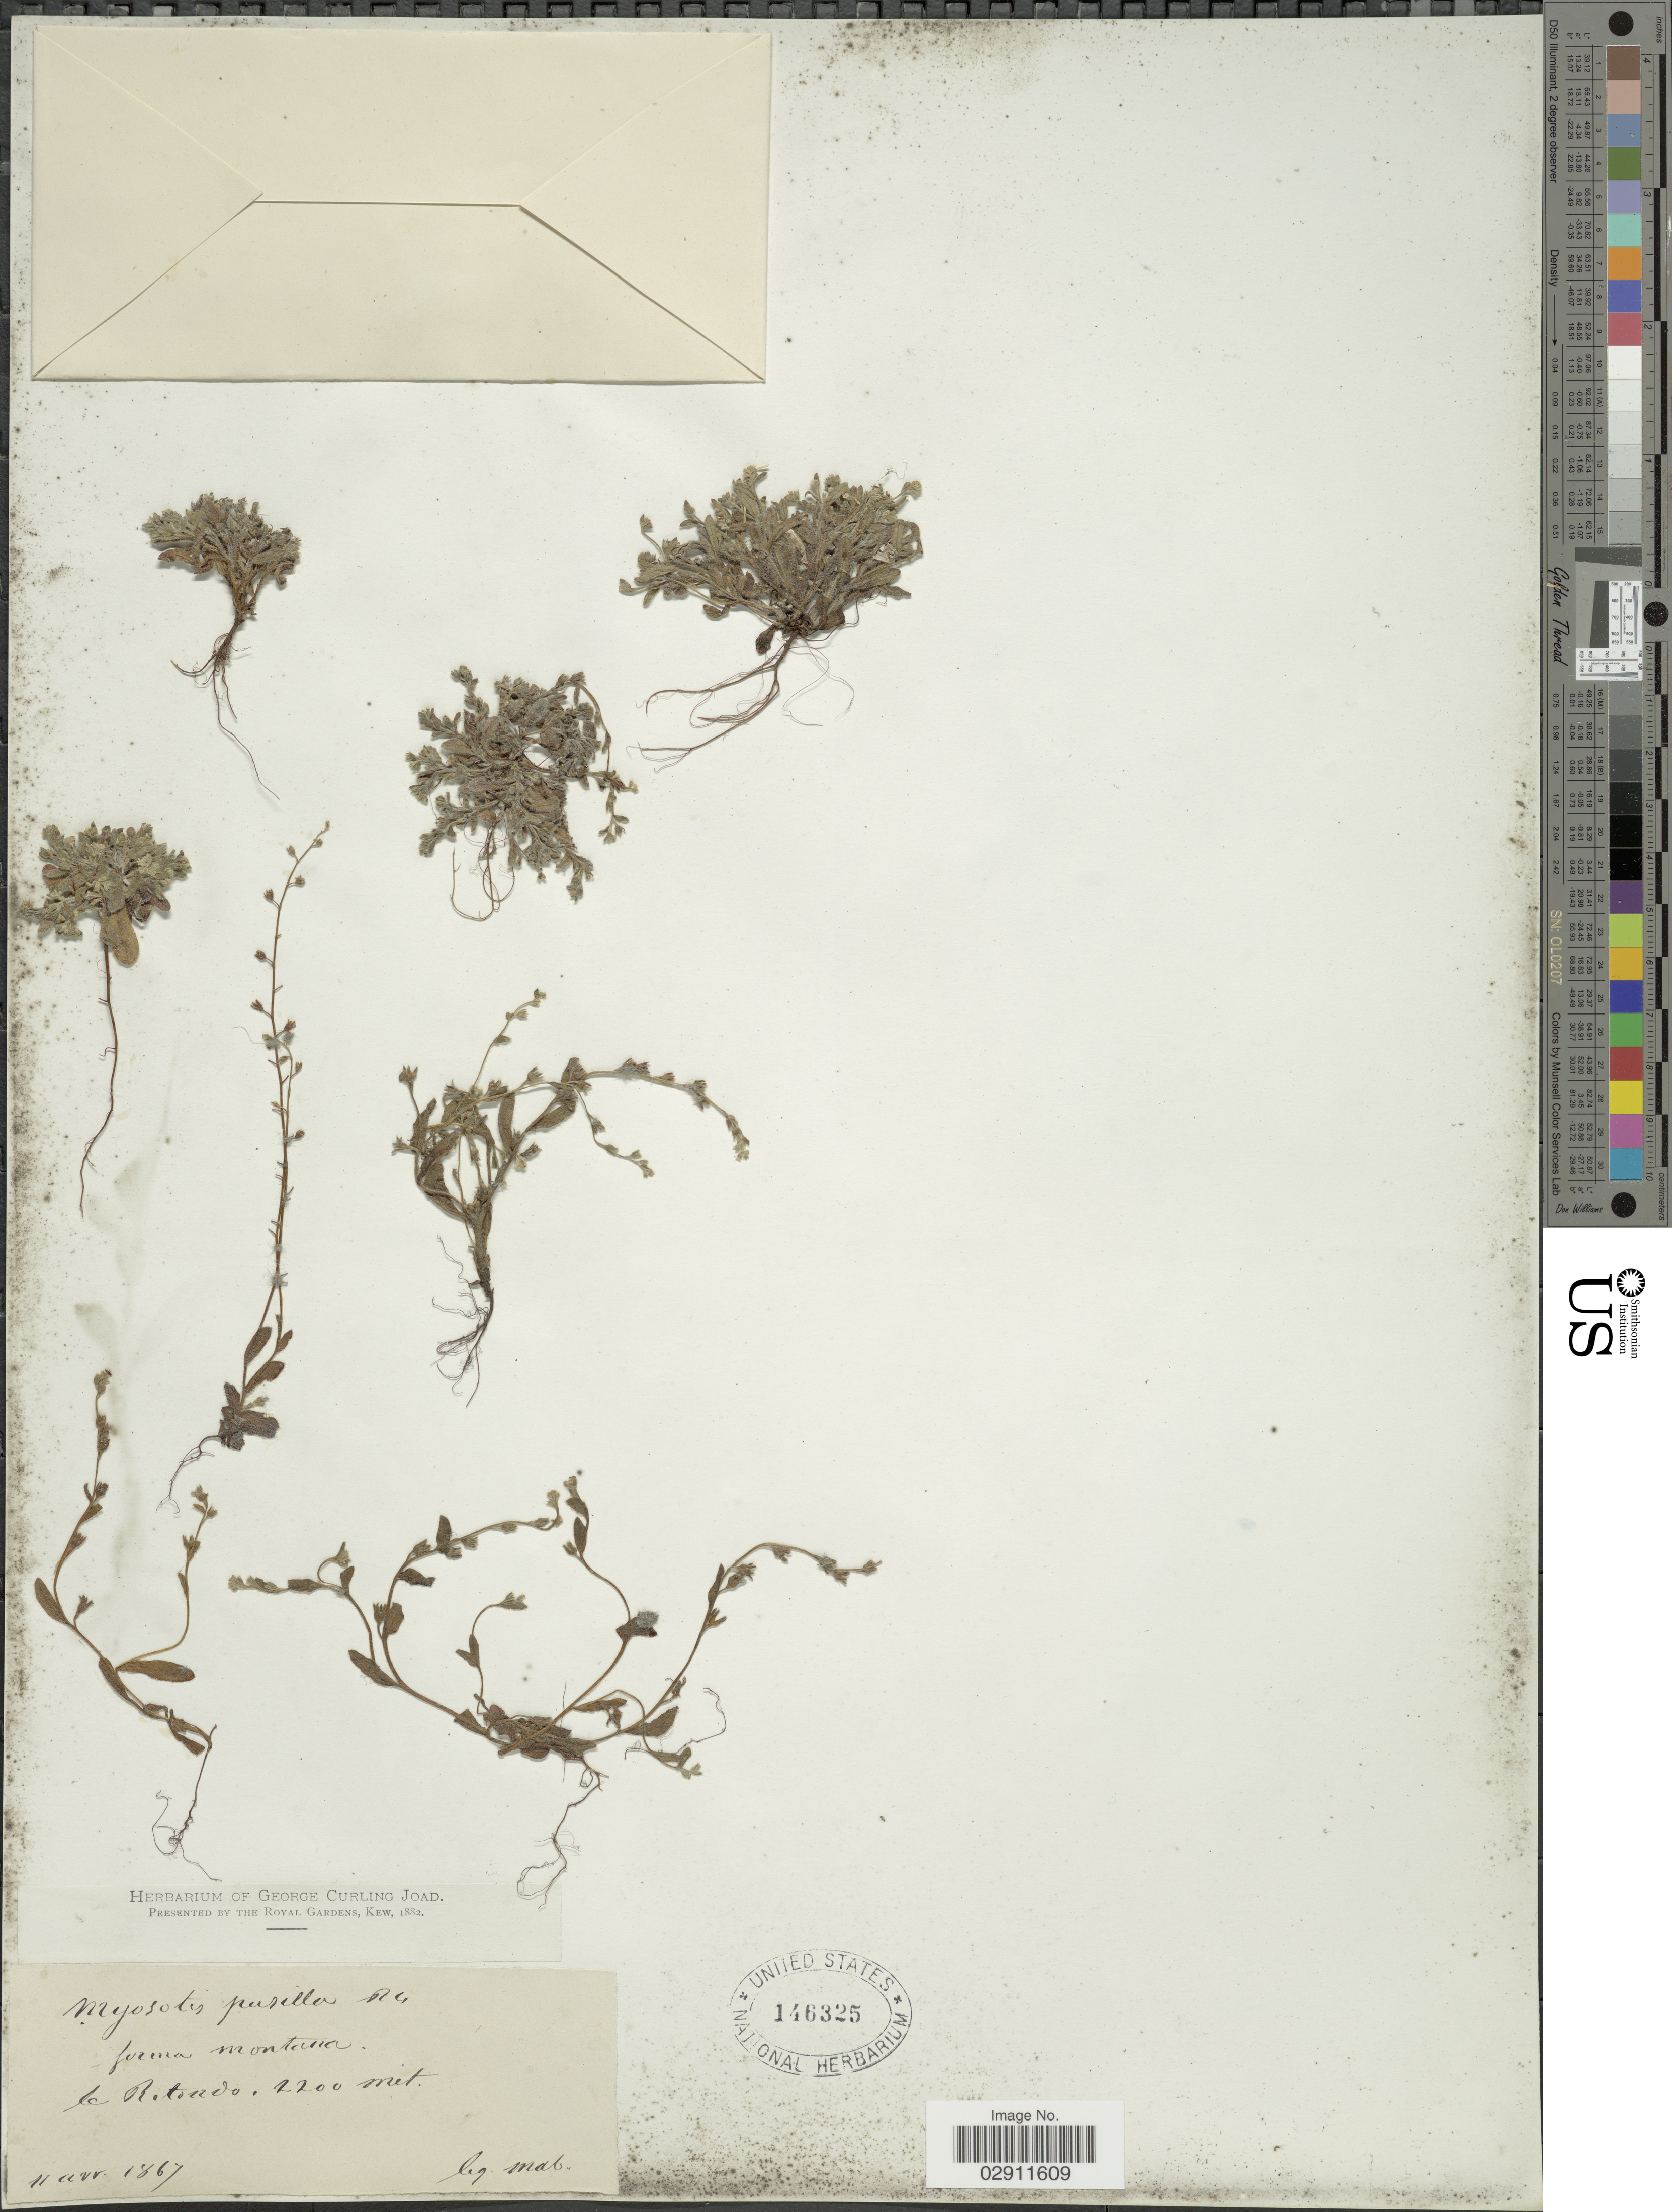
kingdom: Plantae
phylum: Tracheophyta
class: Magnoliopsida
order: Boraginales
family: Boraginaceae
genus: Myosotis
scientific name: Myosotis pusilla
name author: Loisel.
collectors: Mab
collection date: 1867-04-11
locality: Le Rotondo.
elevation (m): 2200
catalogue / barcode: US 146325